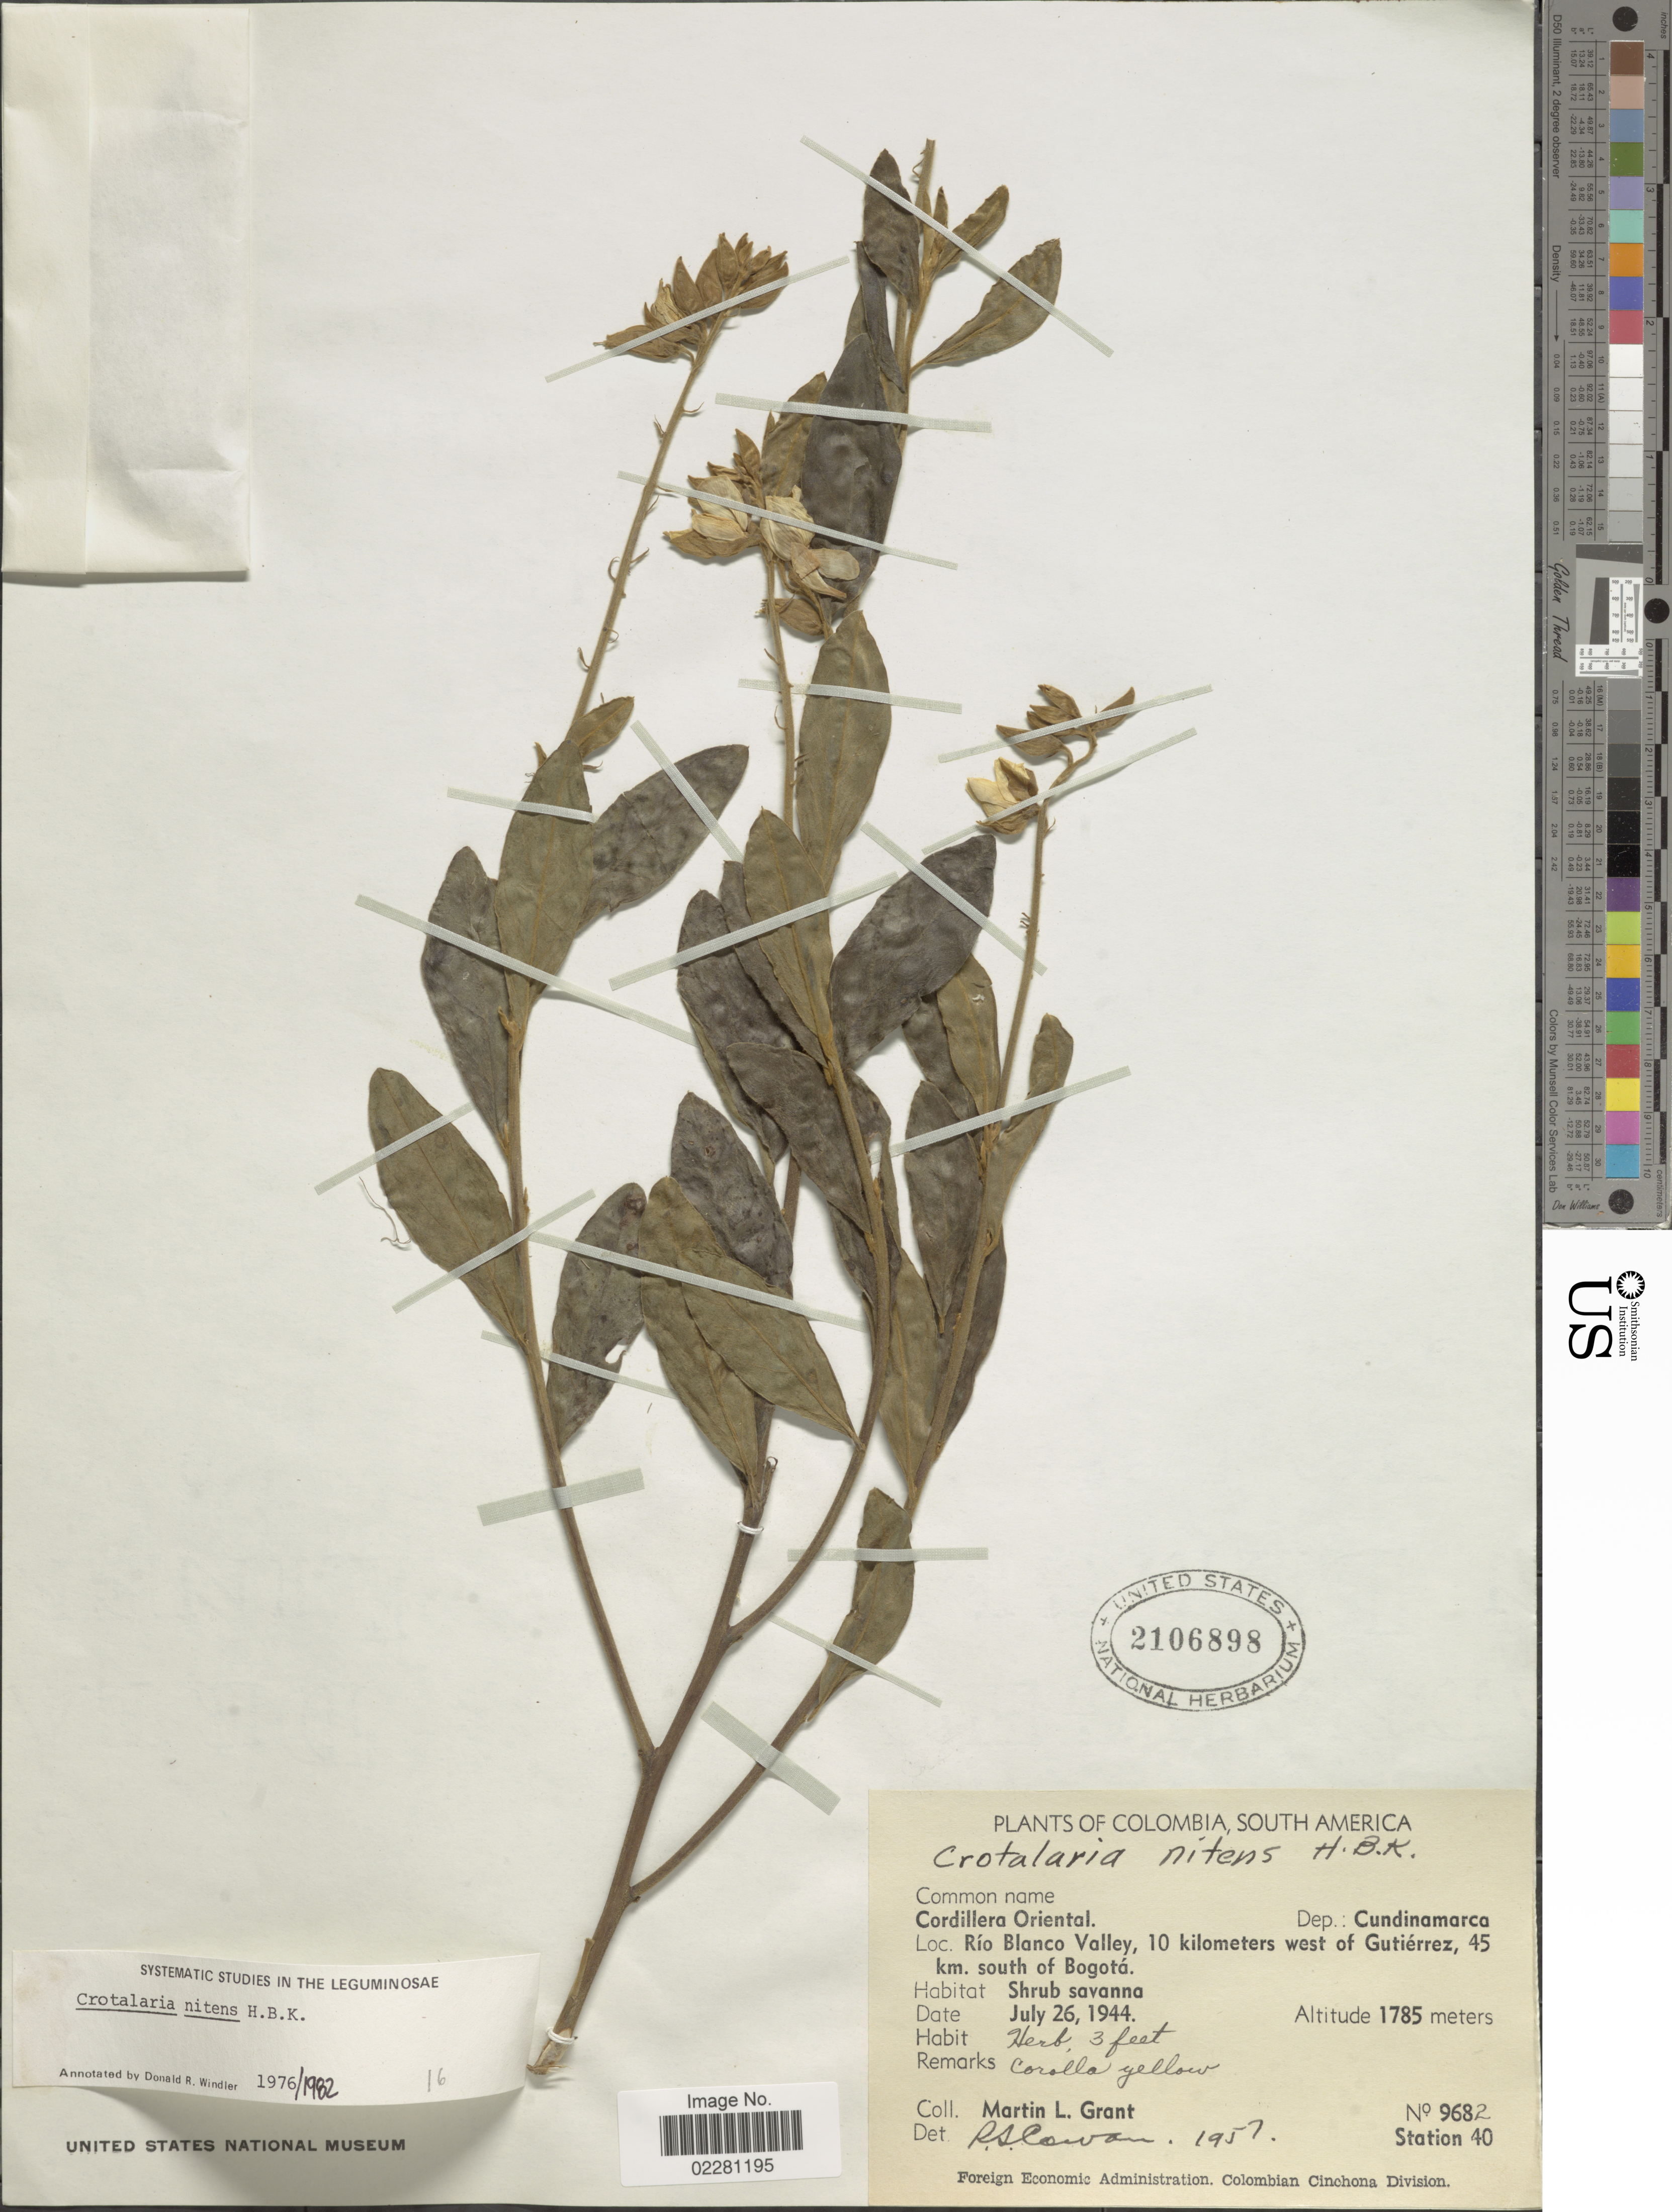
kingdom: Plantae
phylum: Tracheophyta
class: Magnoliopsida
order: Fabales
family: Fabaceae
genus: Crotalaria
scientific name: Crotalaria nitens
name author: Kunth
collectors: M. L. Grant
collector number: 9682/40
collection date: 1944-07-26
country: Colombia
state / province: Cundinamarca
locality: Cordillera Oriental, Rio Blanco Valley, 10 kilometers west of Gutierrez, 45 km south of Bogota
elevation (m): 1785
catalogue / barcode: US 2106898